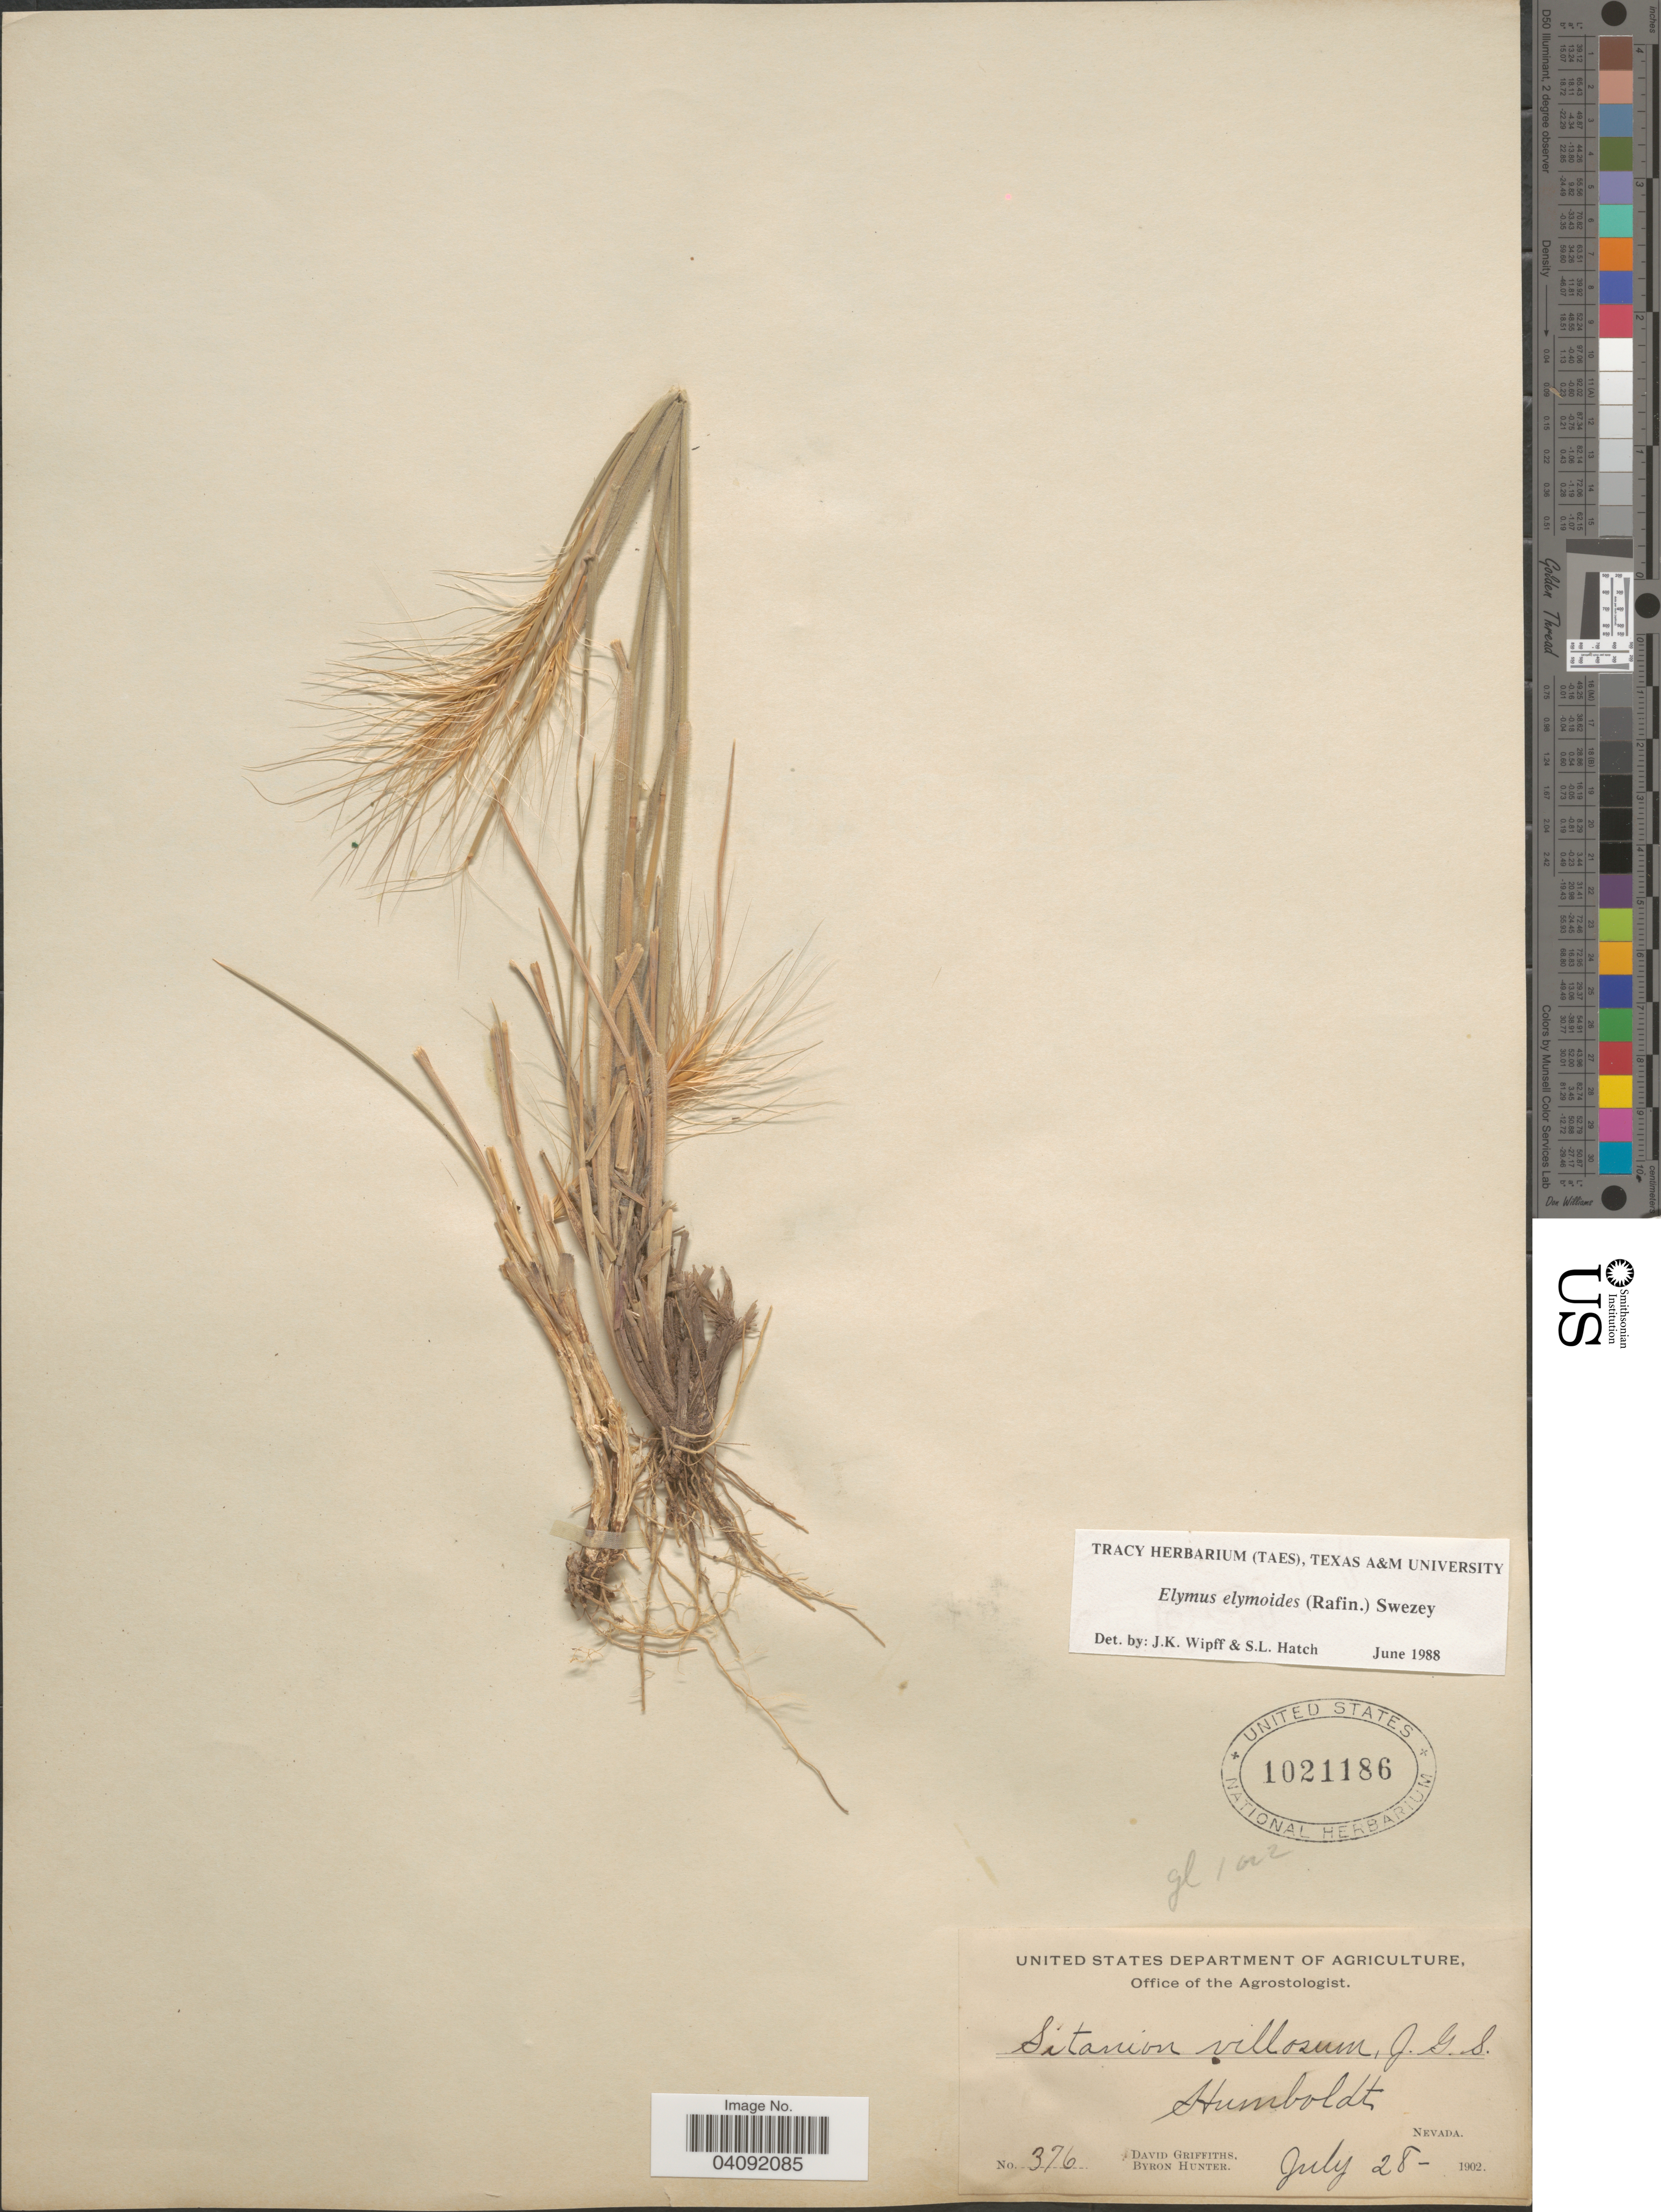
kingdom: Plantae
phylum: Tracheophyta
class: Liliopsida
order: Poales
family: Poaceae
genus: Elymus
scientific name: Elymus elymoides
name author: (Raf.) Swezey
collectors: D. Griffiths & B. Hunter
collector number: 376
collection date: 1902-07-28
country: United States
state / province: Nevada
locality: Humboldt.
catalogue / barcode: US 1021186